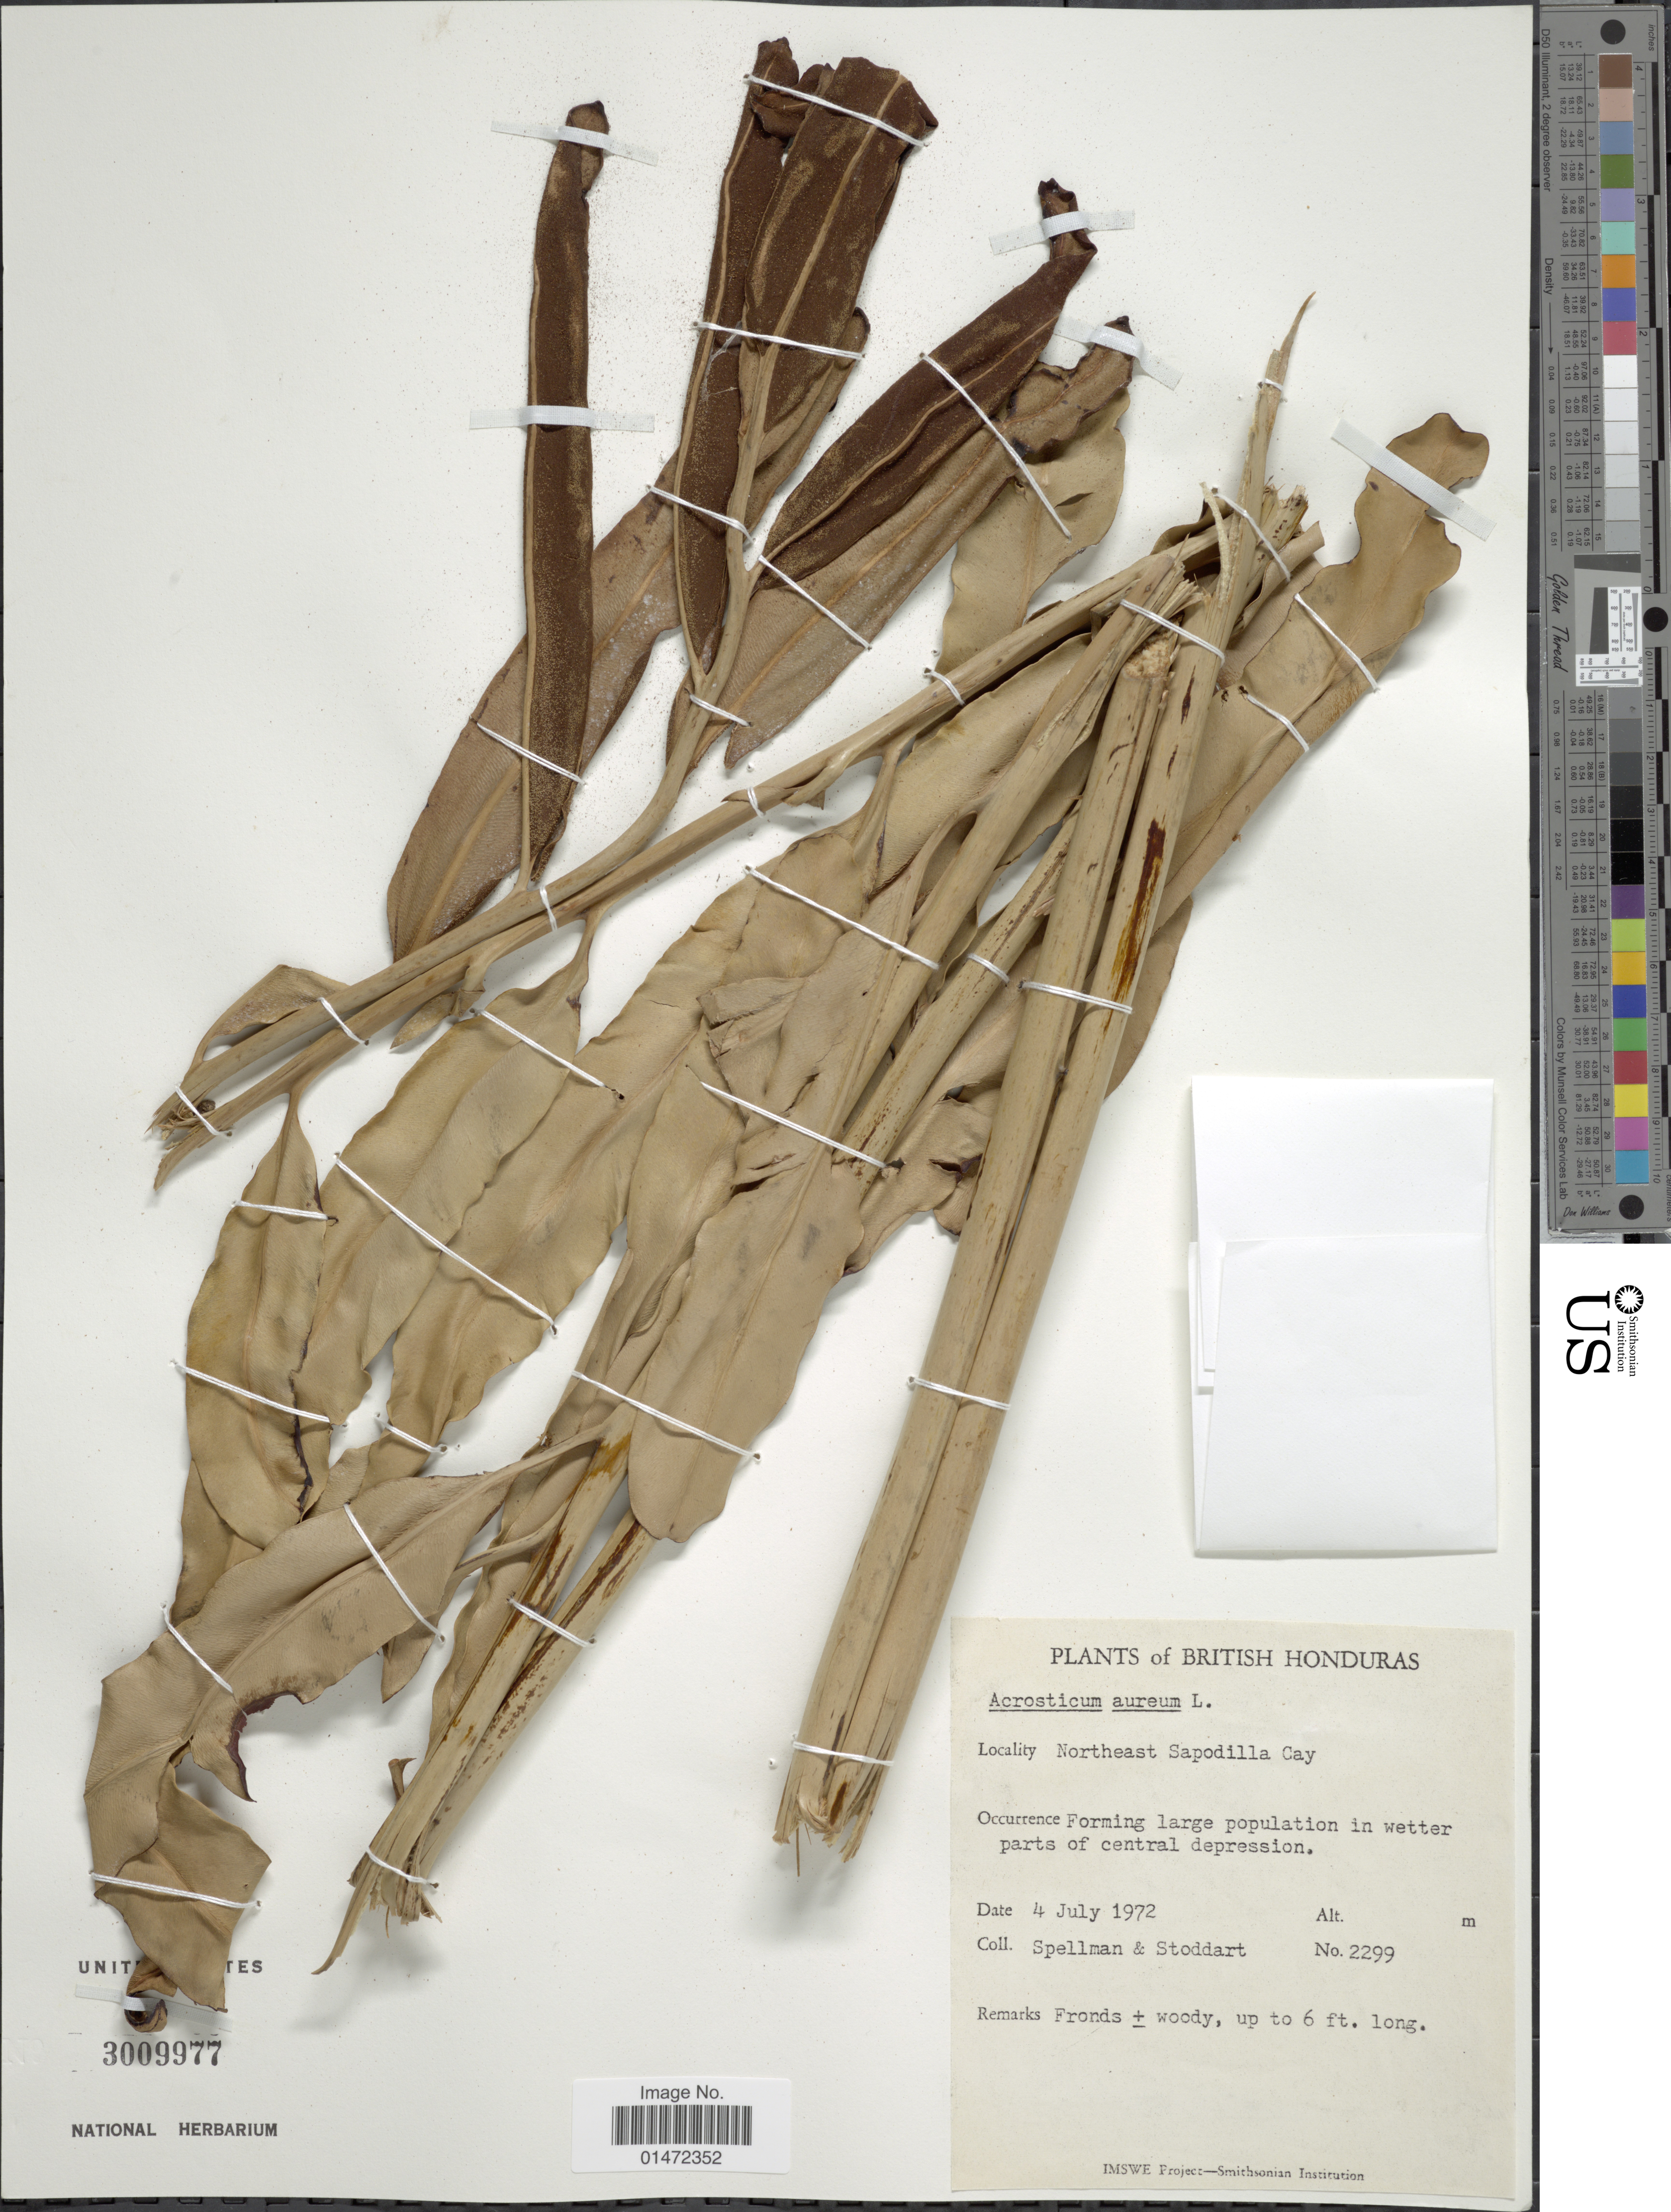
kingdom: Plantae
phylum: Tracheophyta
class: Polypodiopsida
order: Polypodiales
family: Pteridaceae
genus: Acrostichum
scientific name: Acrostichum aureum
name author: L.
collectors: Spellman, -- & -. Stoddart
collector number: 2299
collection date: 1972-07-04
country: Belize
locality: British Honduras. Northeast Sapodilla Cay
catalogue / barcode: US 3009977